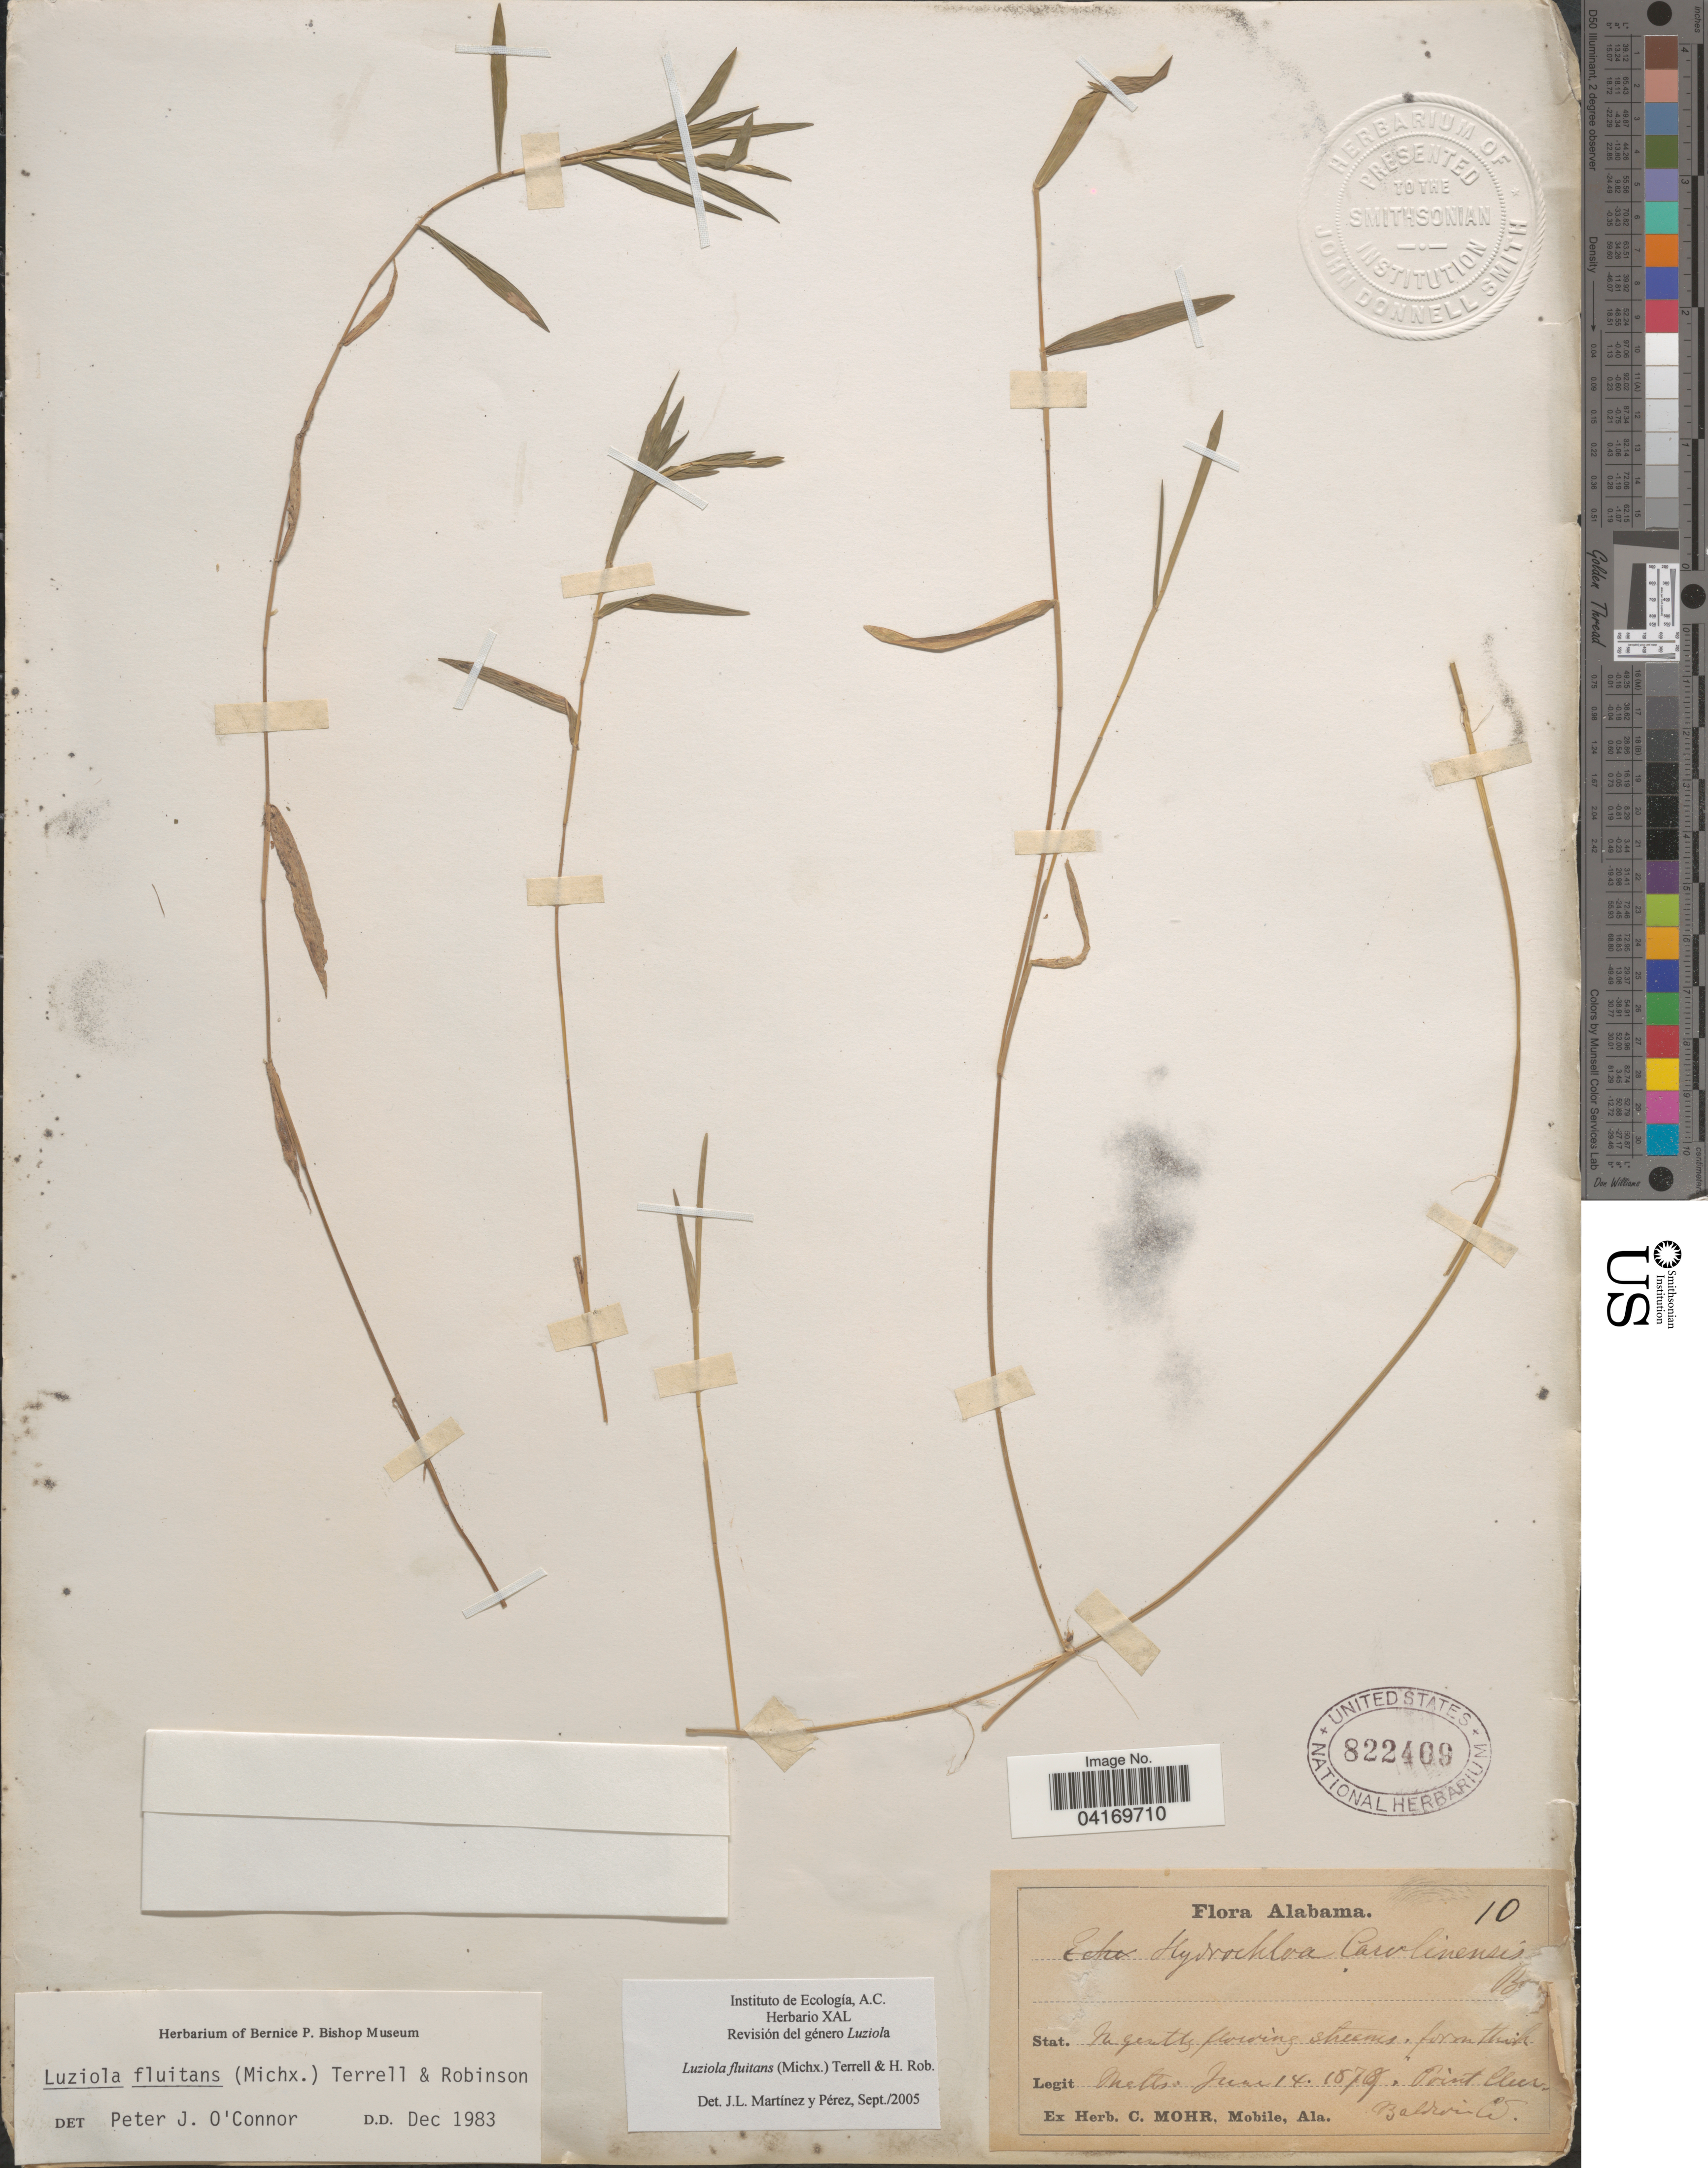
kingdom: Plantae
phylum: Tracheophyta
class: Liliopsida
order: Poales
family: Poaceae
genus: Luziola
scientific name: Luziola fluitans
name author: (Michx.) Terrell & H. Rob.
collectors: Metts.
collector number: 10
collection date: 1879-06-14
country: United States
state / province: Alabama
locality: Point Clear. Baldwin Co.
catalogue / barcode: US 822409